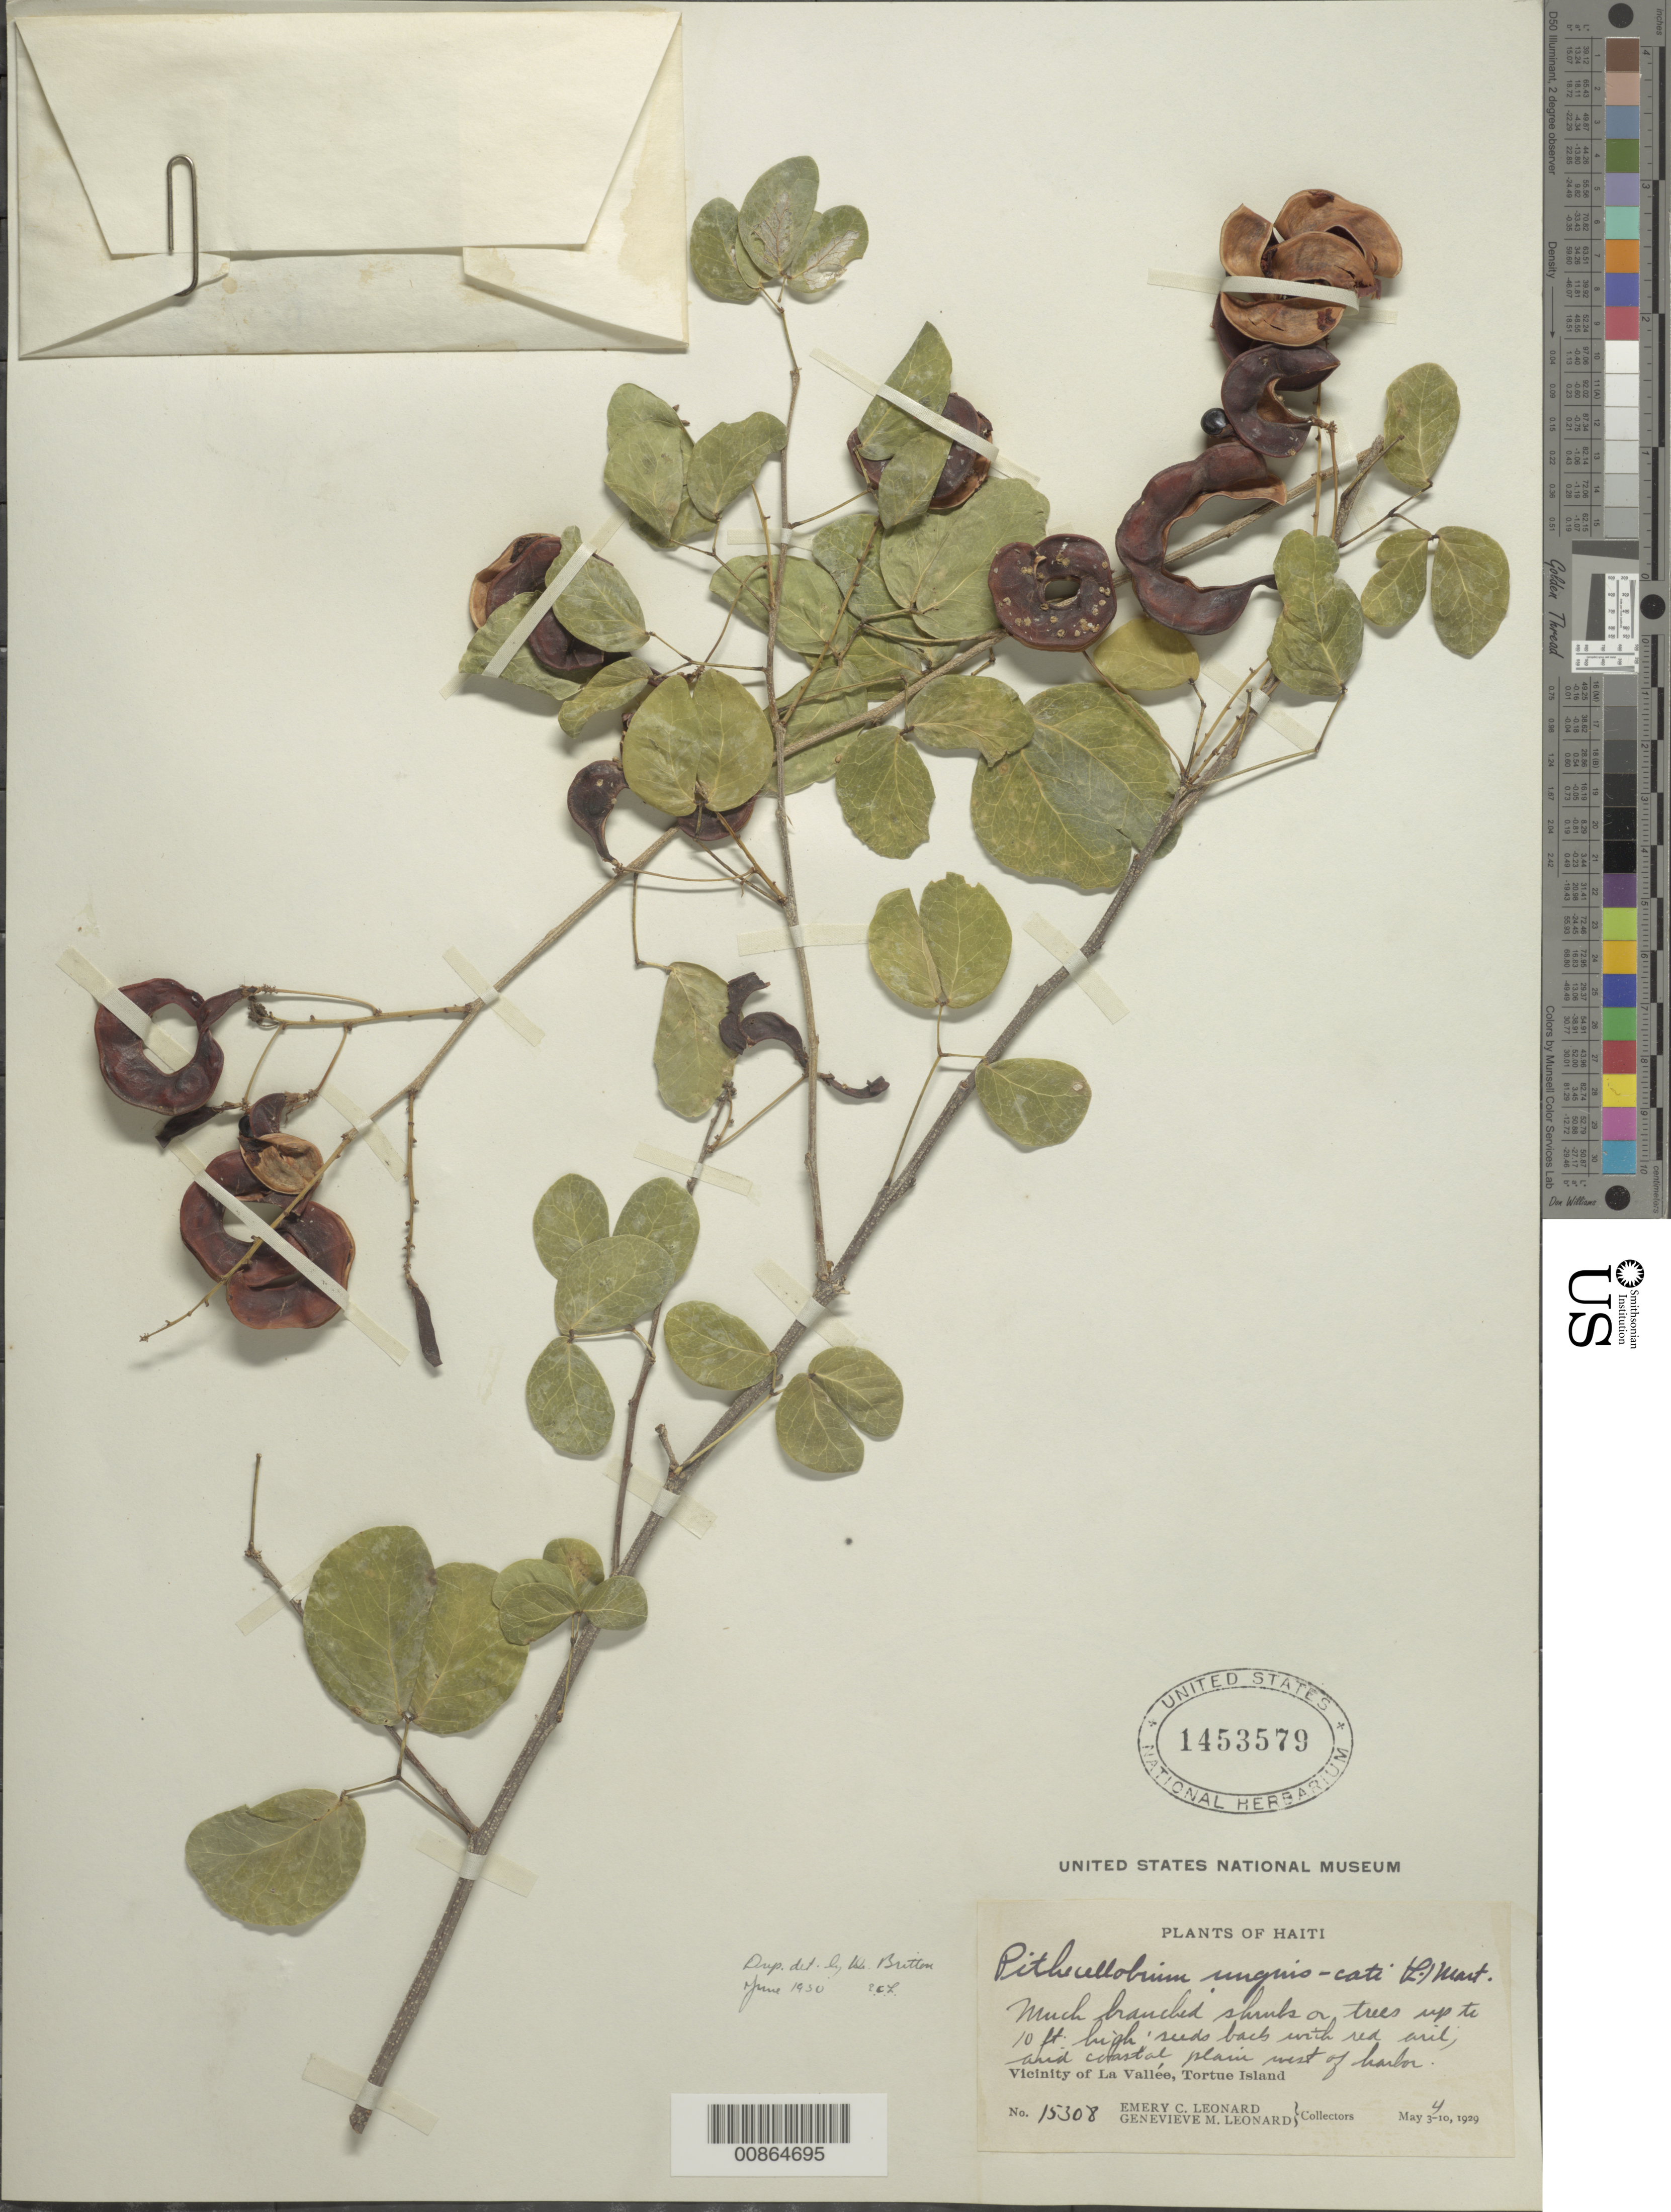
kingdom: Plantae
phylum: Tracheophyta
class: Magnoliopsida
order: Fabales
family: Fabaceae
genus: Pithecellobium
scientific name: Pithecellobium unguis-cati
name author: (L.) Benth.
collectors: E. C. Leonard & G. M. Leonard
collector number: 15308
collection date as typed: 04 May 1929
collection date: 1929-05-04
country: Haiti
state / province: Nord-Óuest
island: Île de la Tortue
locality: Vicinity of La Vallée, Tortue Island. West of harbor.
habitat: Arid coastal plain.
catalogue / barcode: US 1453579